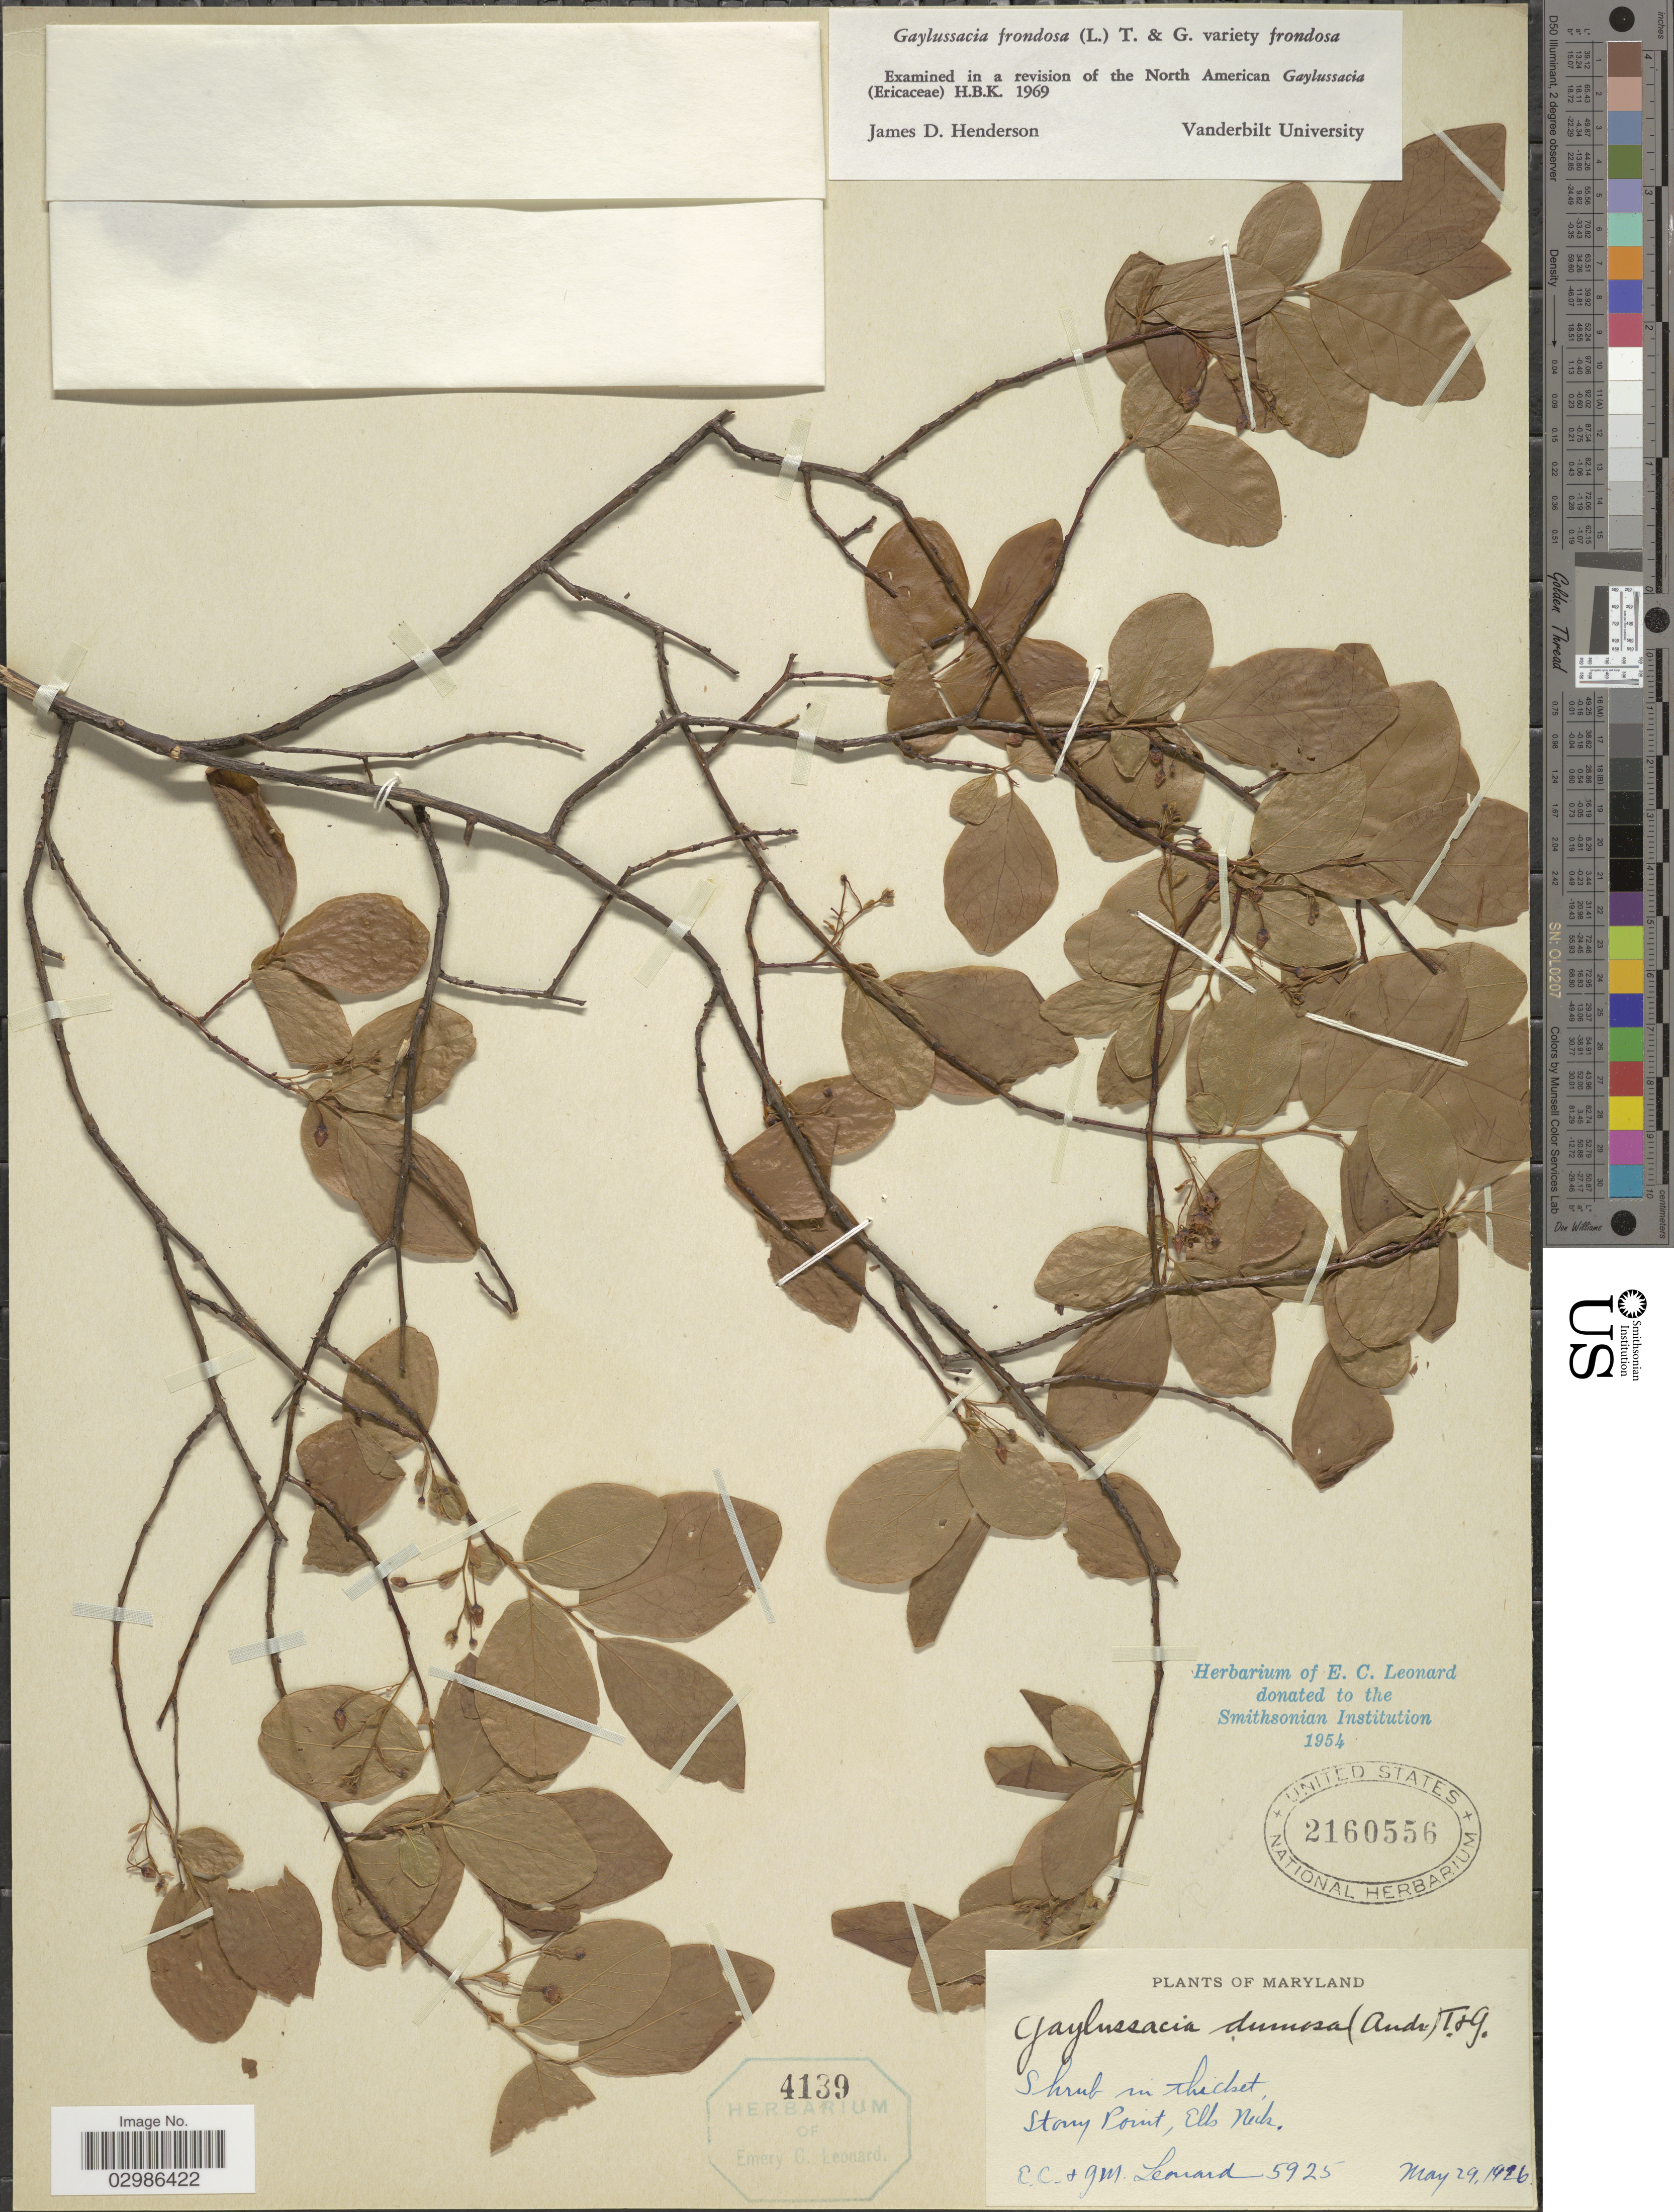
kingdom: Plantae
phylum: Tracheophyta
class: Magnoliopsida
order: Ericales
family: Ericaceae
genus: Gaylussacia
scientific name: Gaylussacia frondosa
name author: (L.) Torr. & A. Gray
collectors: E. C. Leonard & G. M. Leonard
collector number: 5925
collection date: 1926-05-29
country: United States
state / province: Maryland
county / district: Cecil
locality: Stony Point, Elk Neck.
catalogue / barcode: US 2160556